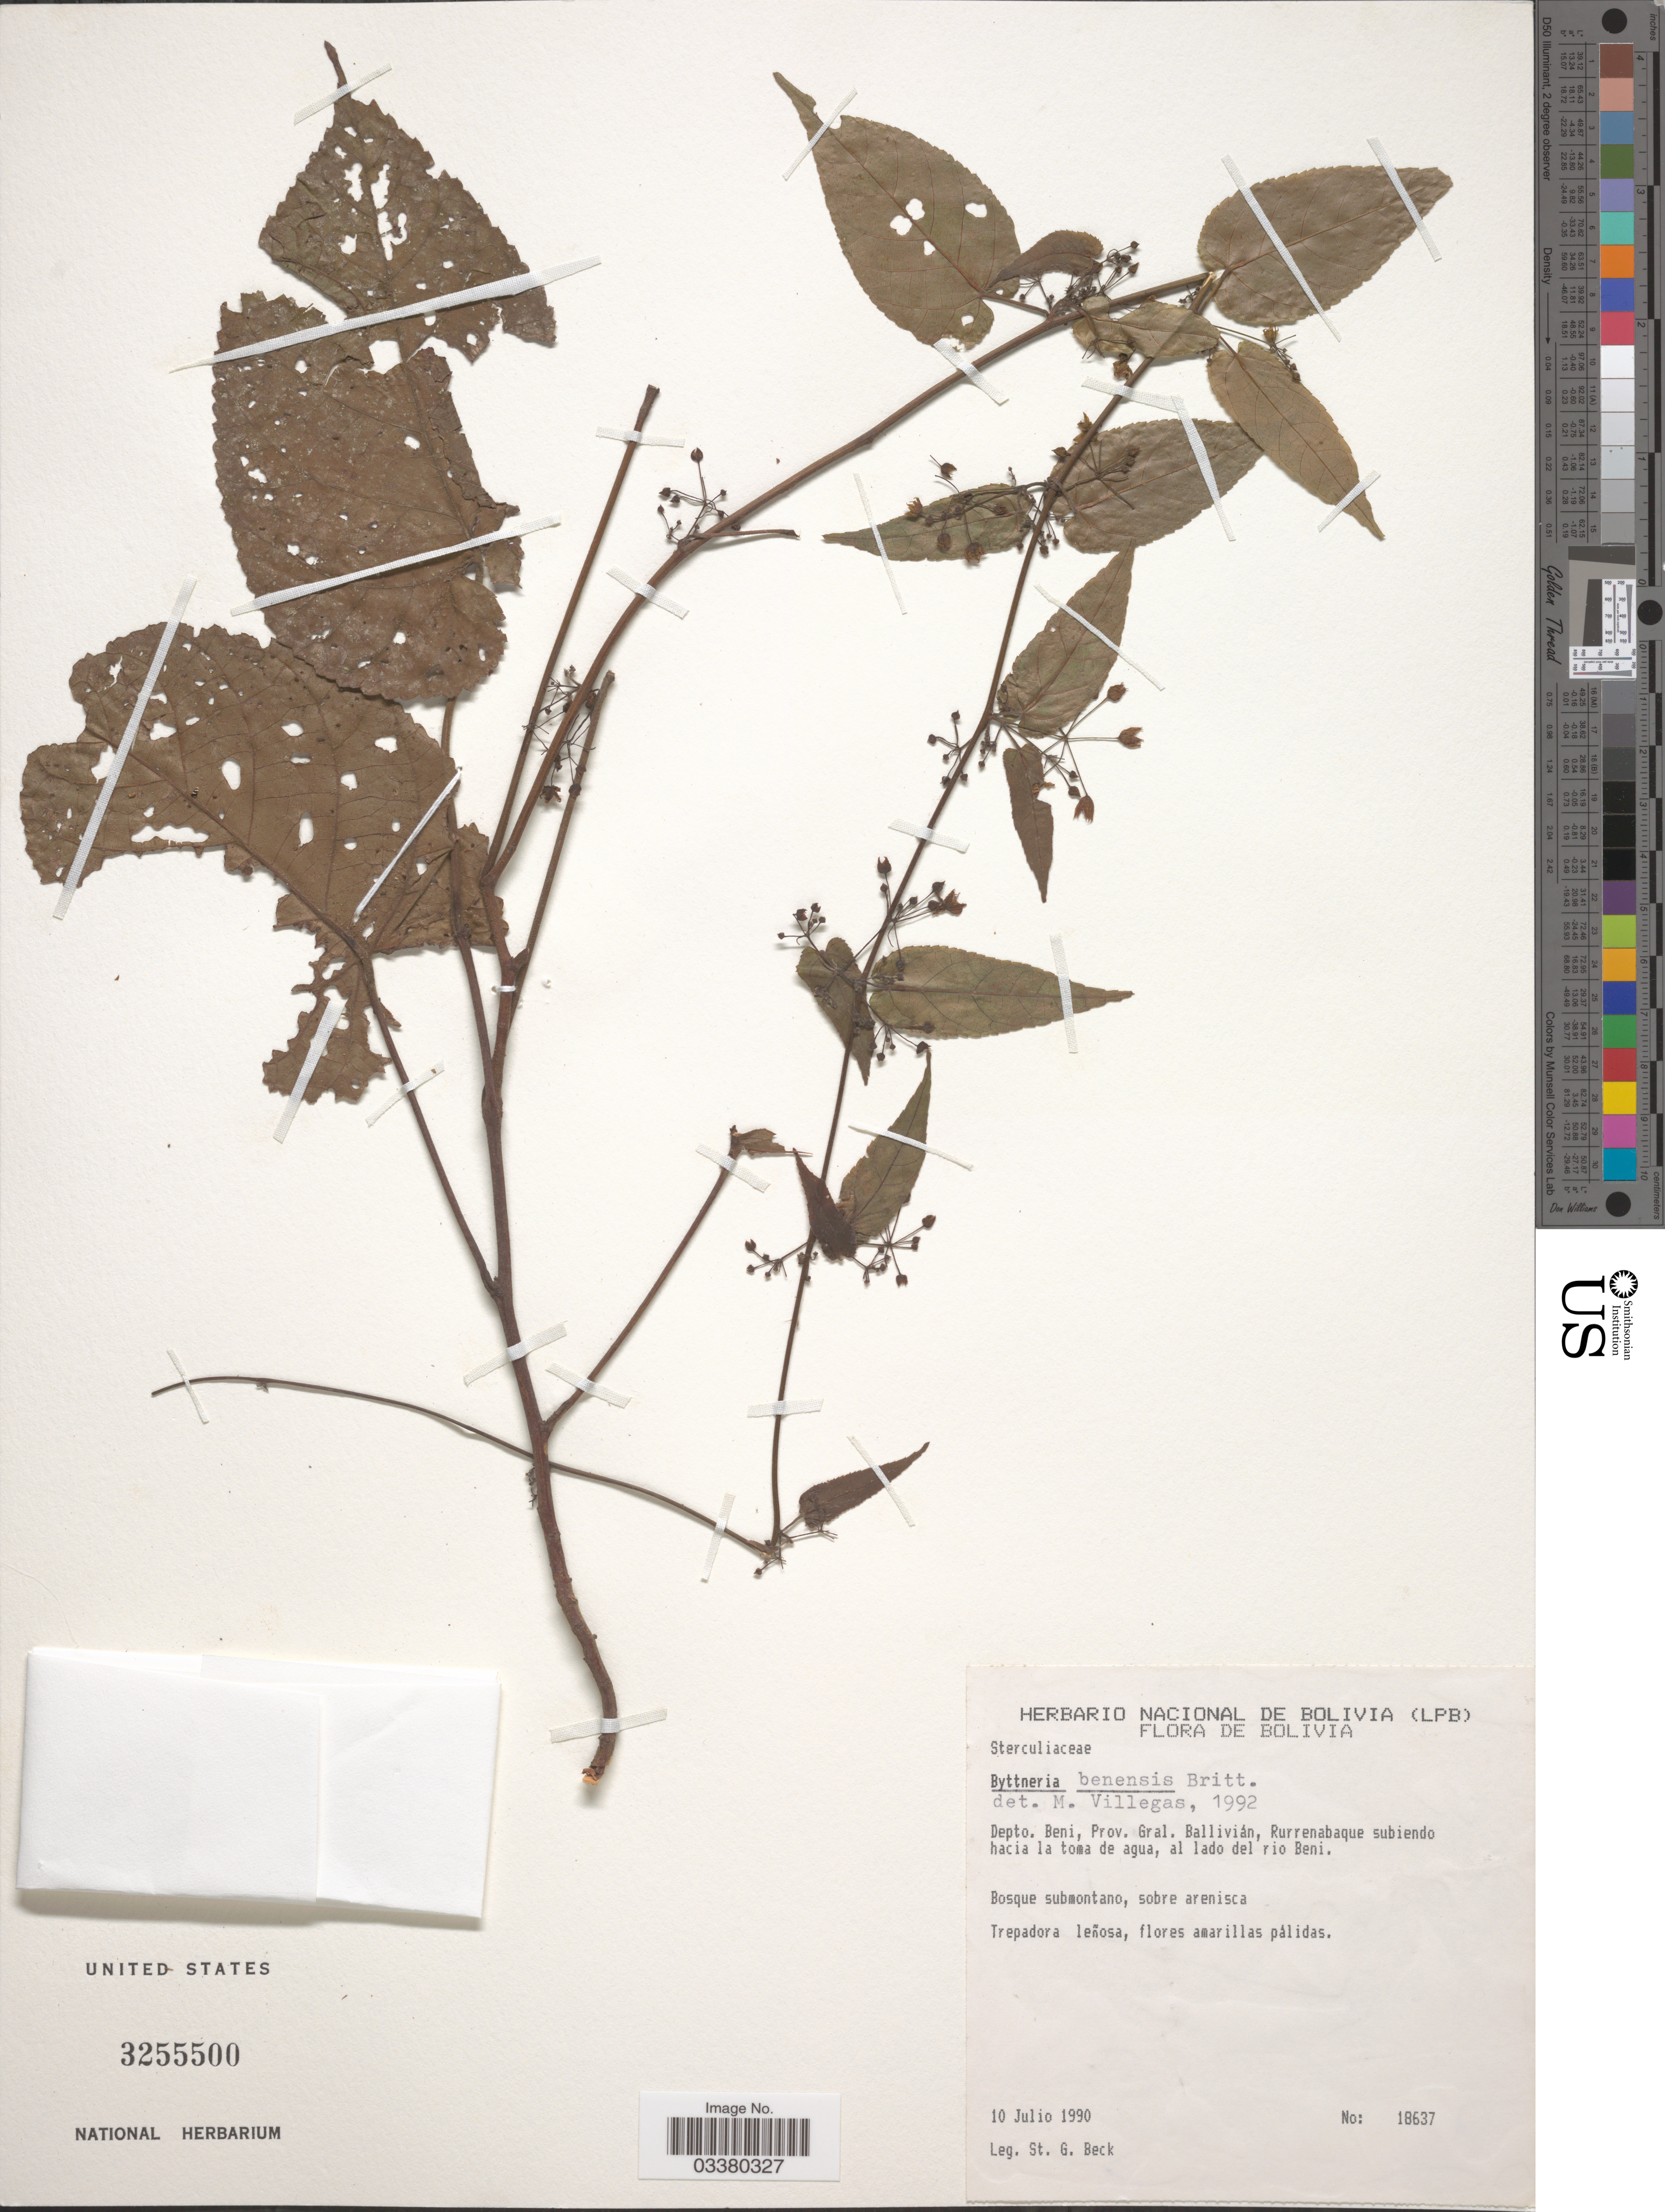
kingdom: Plantae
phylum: Tracheophyta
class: Magnoliopsida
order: Malvales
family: Malvaceae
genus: Byttneria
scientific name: Byttneria benensis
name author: Britton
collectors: S. G. Beck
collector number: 18637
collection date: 1990-07-10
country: Bolivia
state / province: Beni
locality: Depto. Beni, Prov. Gral. Ballivián, Rurrenabaque subiendo hacia la toma de agua, al lado del rio Beni.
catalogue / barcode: US 3255500